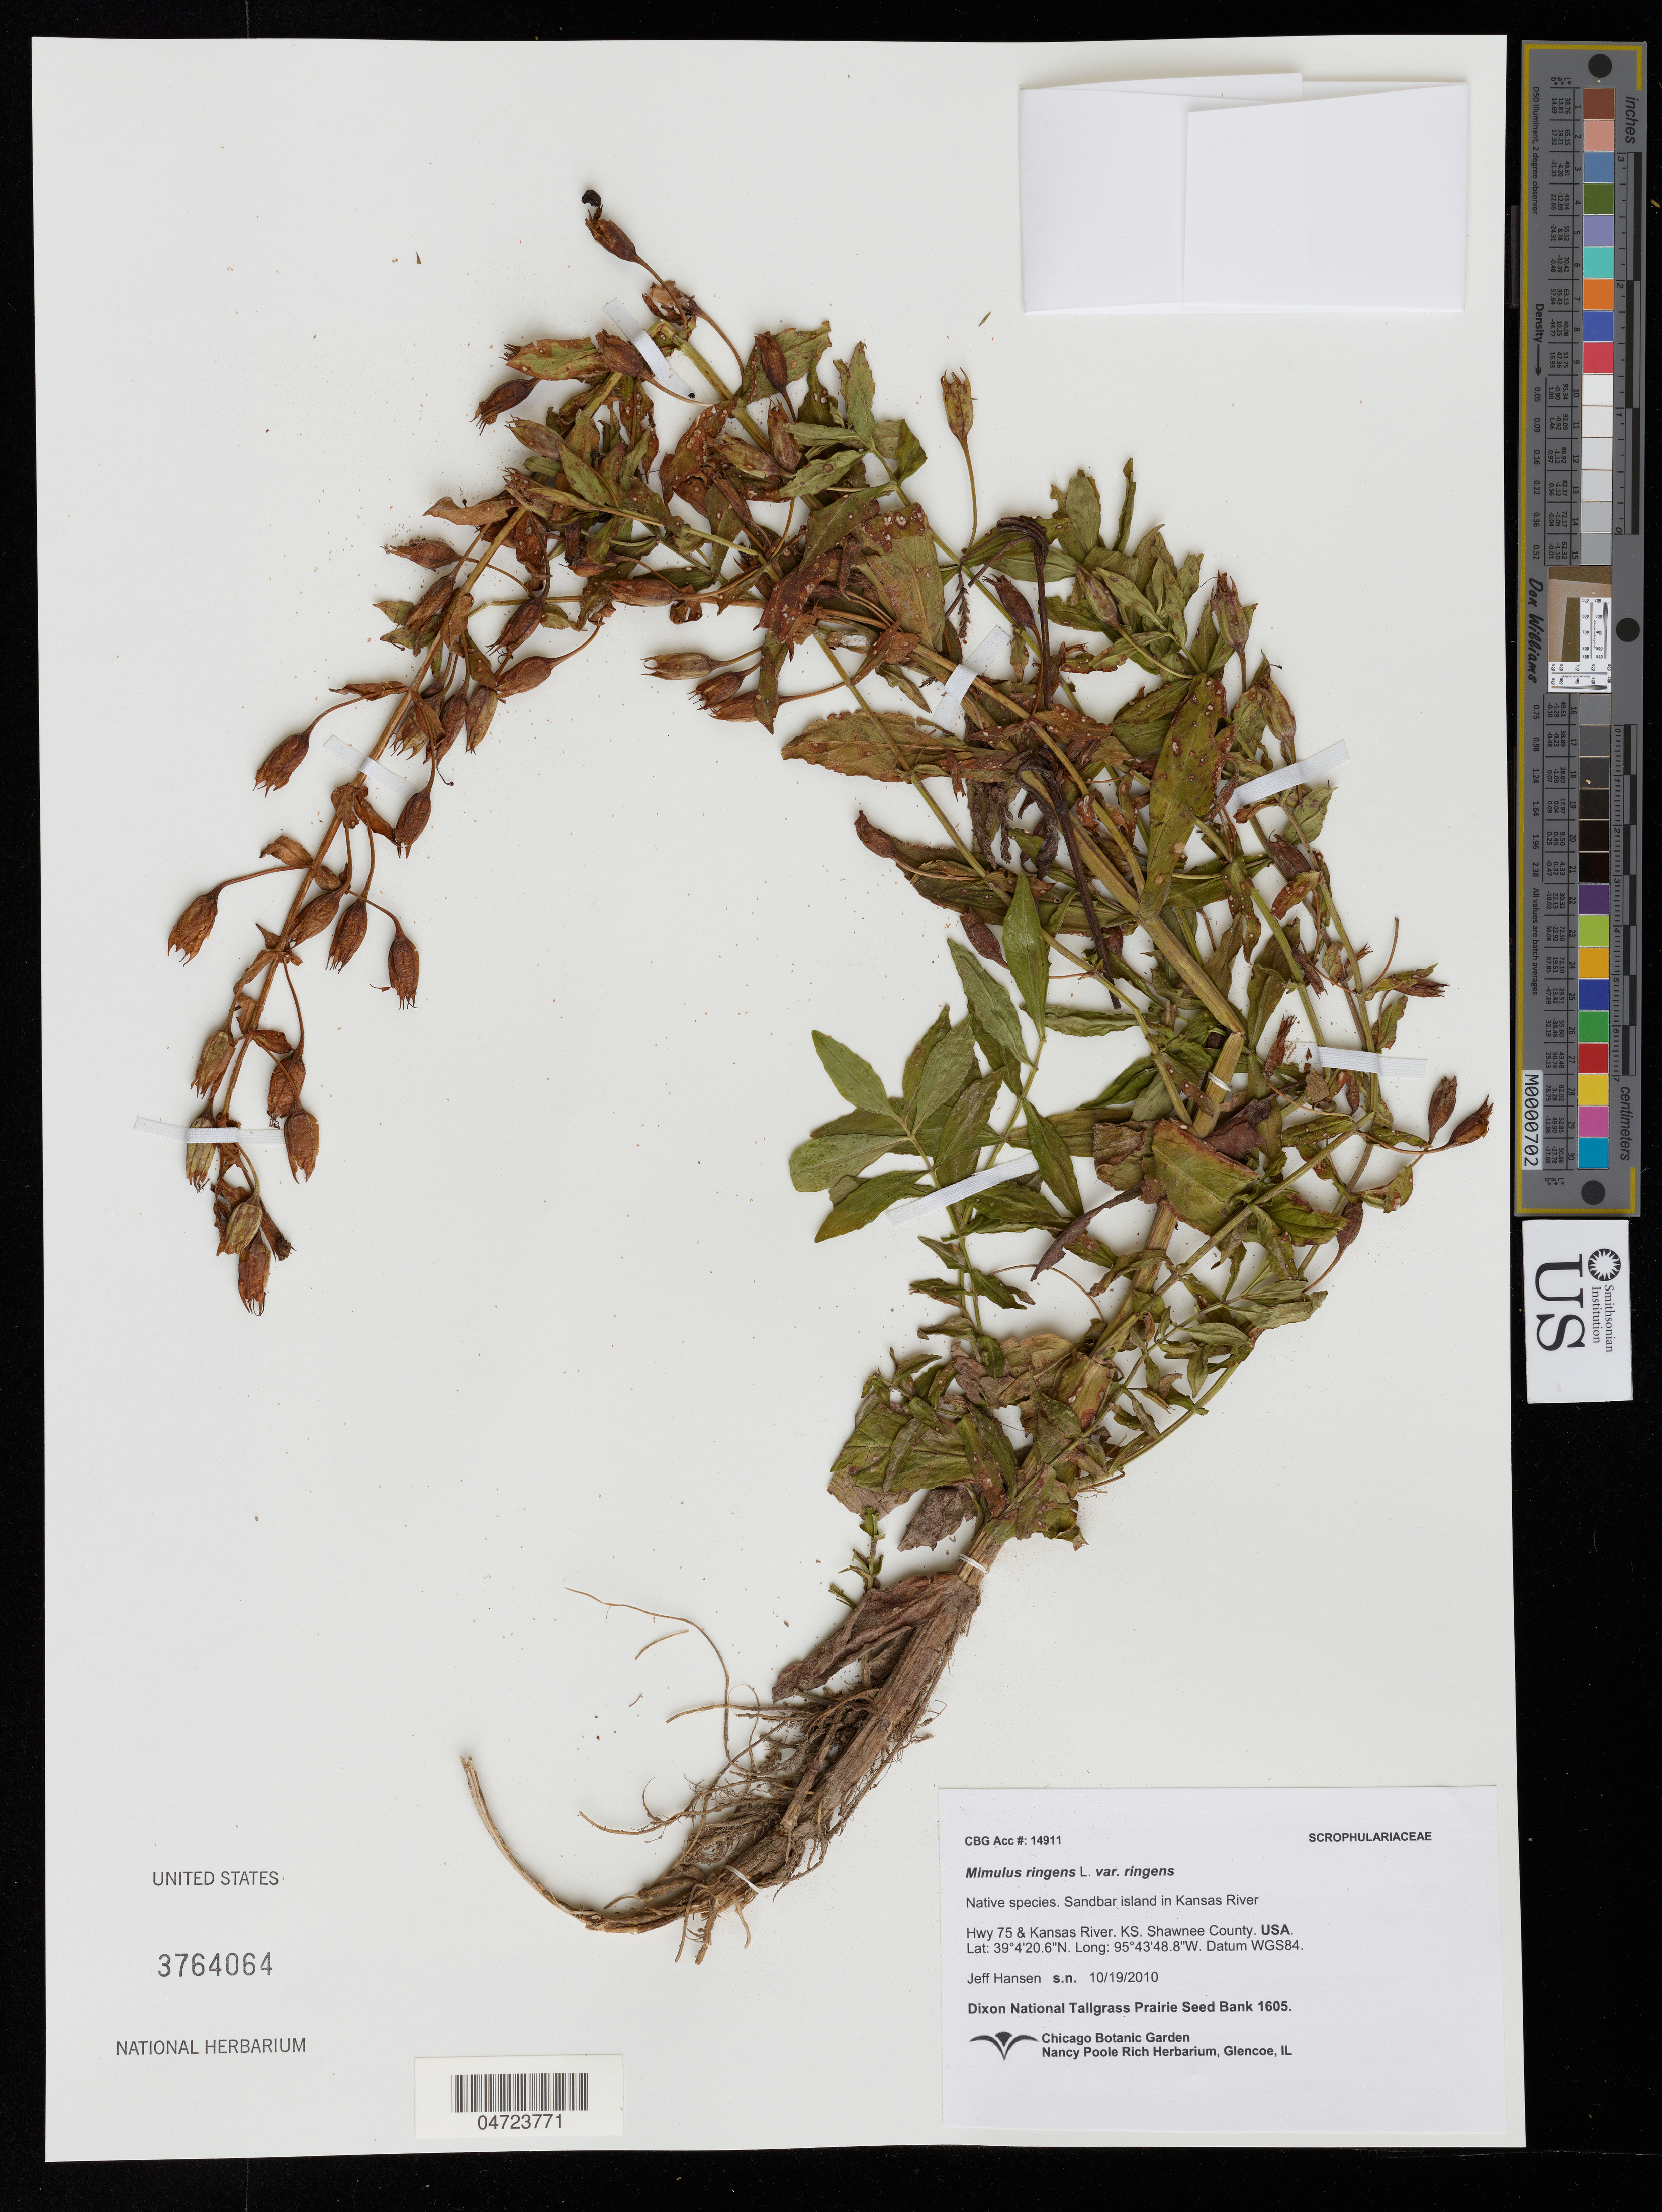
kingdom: Plantae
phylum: Tracheophyta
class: Magnoliopsida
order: Lamiales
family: Phrymaceae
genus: Mimulus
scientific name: Mimulus ringens var. ringens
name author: L.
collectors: J. Hansen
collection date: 2010-10-19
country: United States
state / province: Kansas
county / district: Shawnee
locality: Sandbar island in Kansas River. Hwy 75 & Kansas River. Shawnee County.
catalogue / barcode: US 3764064